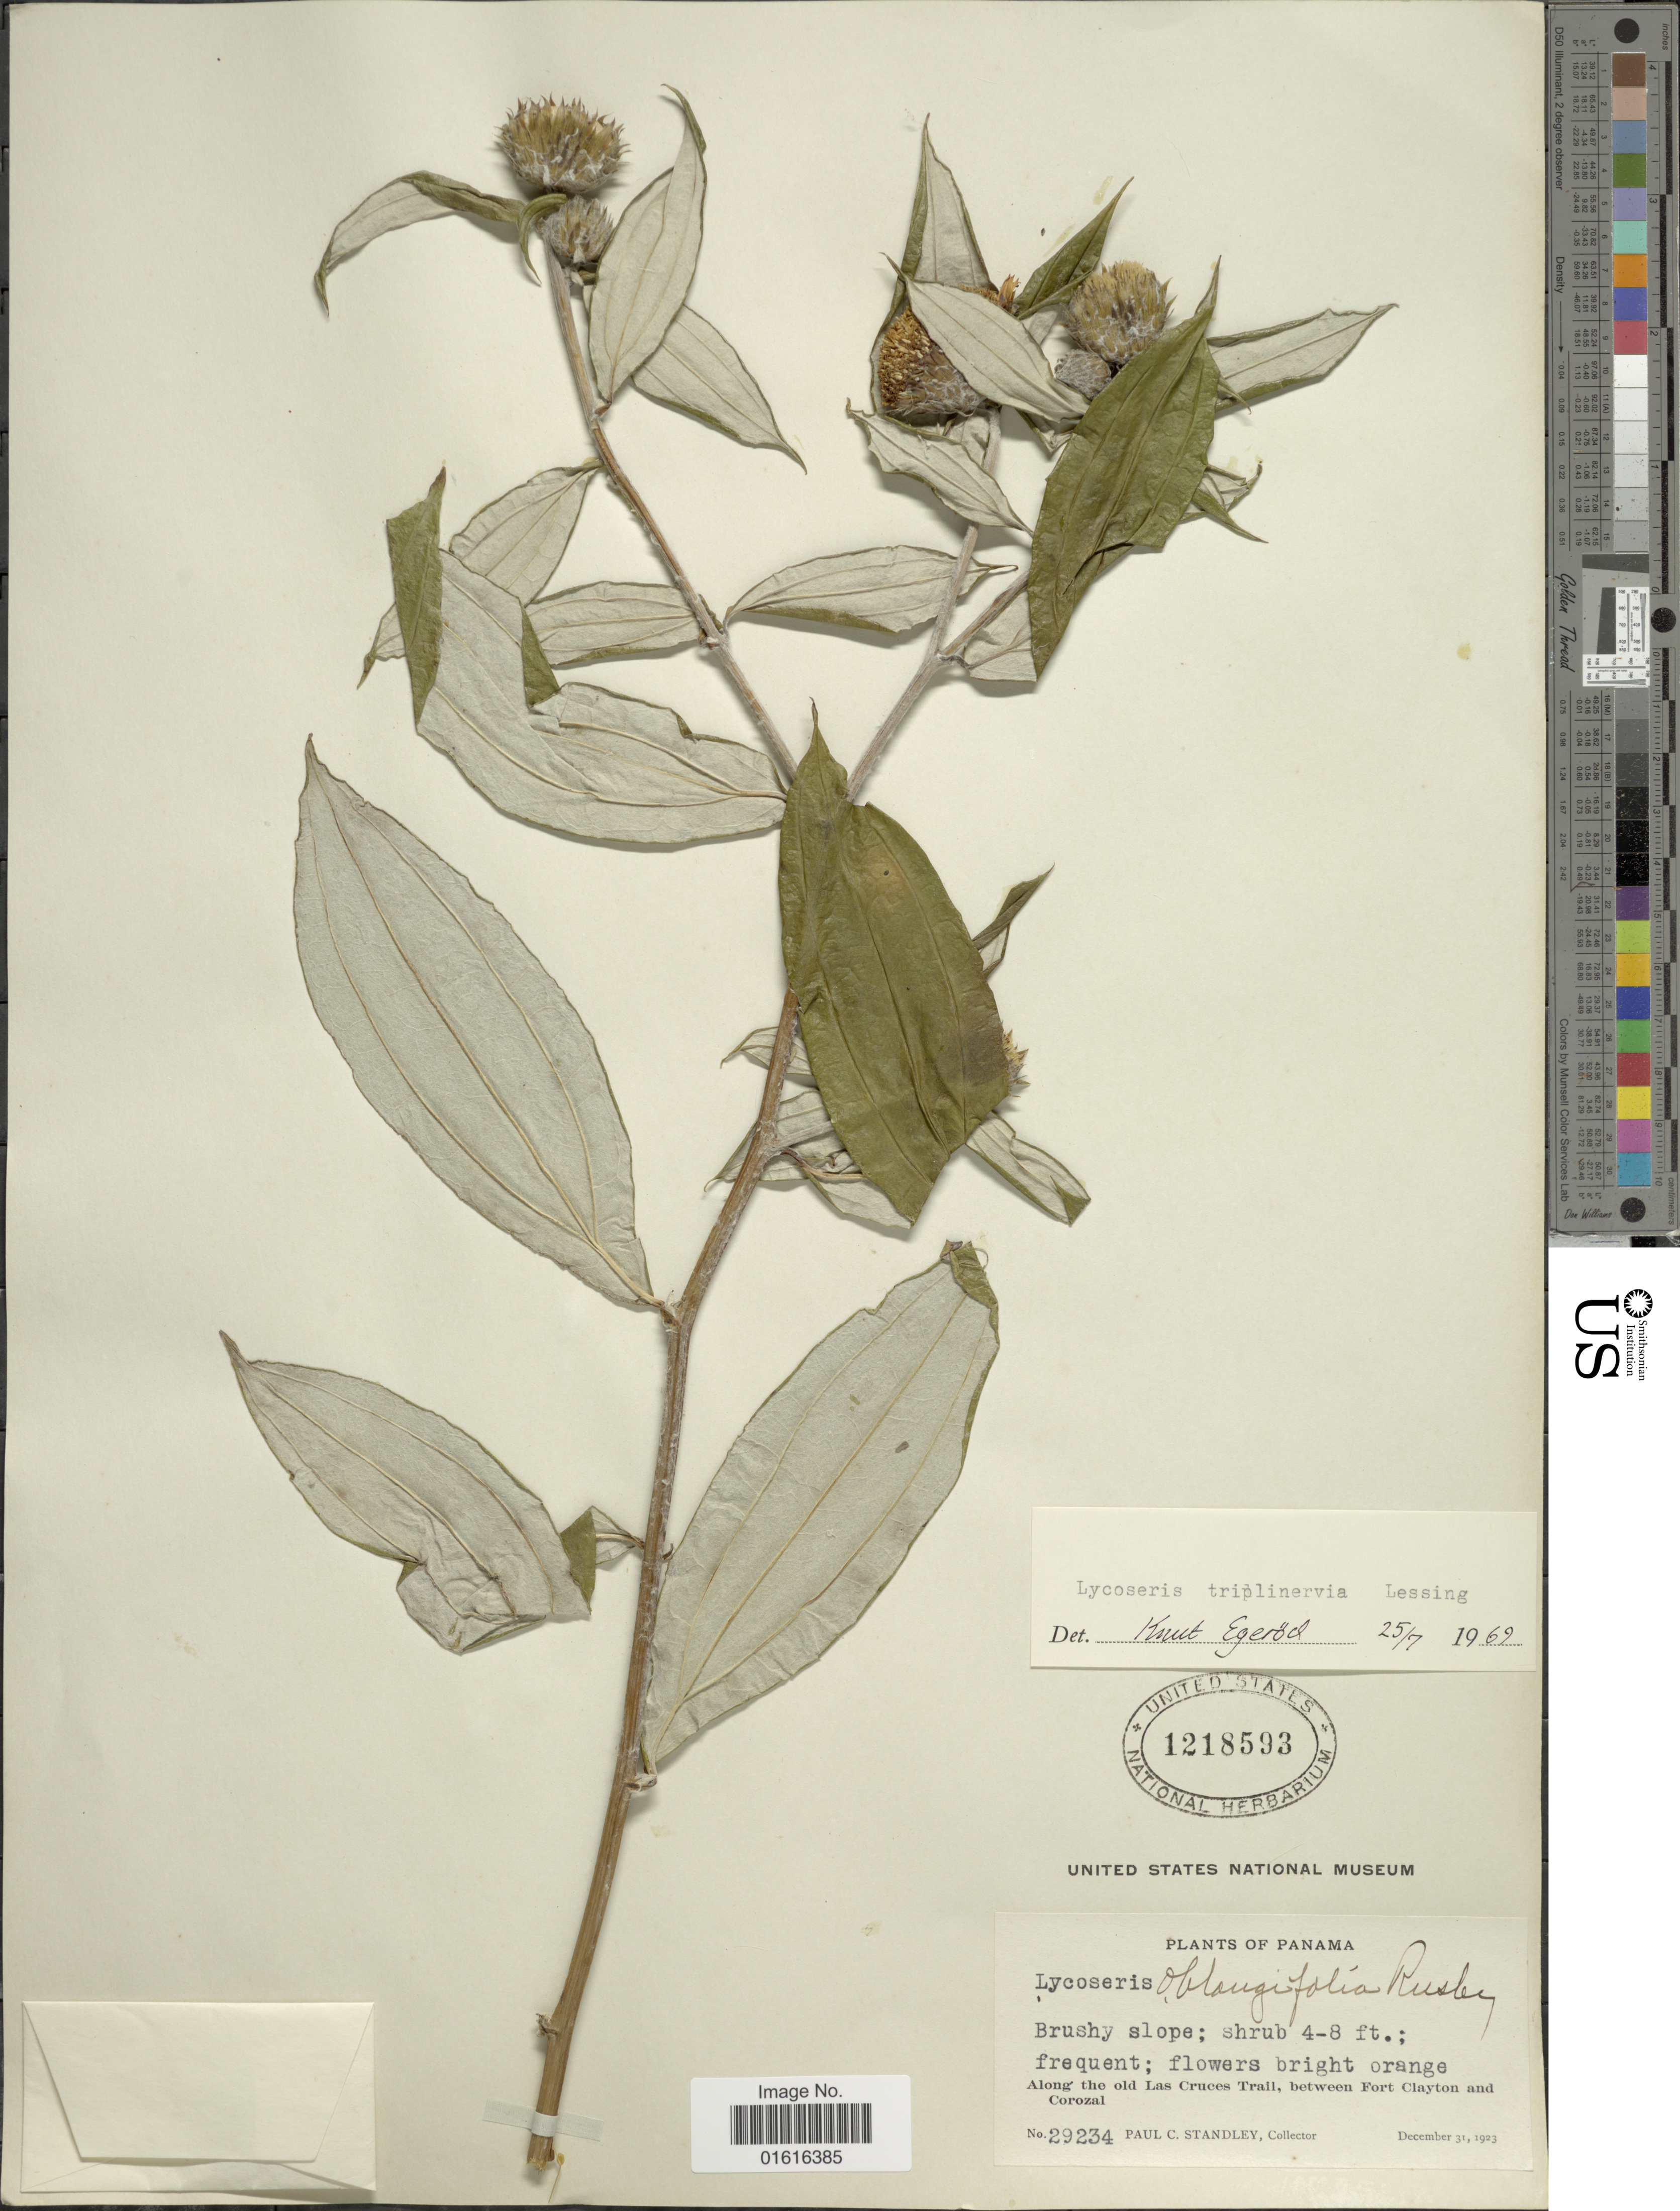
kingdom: Plantae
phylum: Tracheophyta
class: Magnoliopsida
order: Asterales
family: Asteraceae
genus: Lycoseris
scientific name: Lycoseris triplinervia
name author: Less.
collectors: P. C. Standley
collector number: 29234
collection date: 1923-12-31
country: Panama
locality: Along the old Las Cruces Trail, between Fort Clayton and Corozal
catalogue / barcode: US 1218593